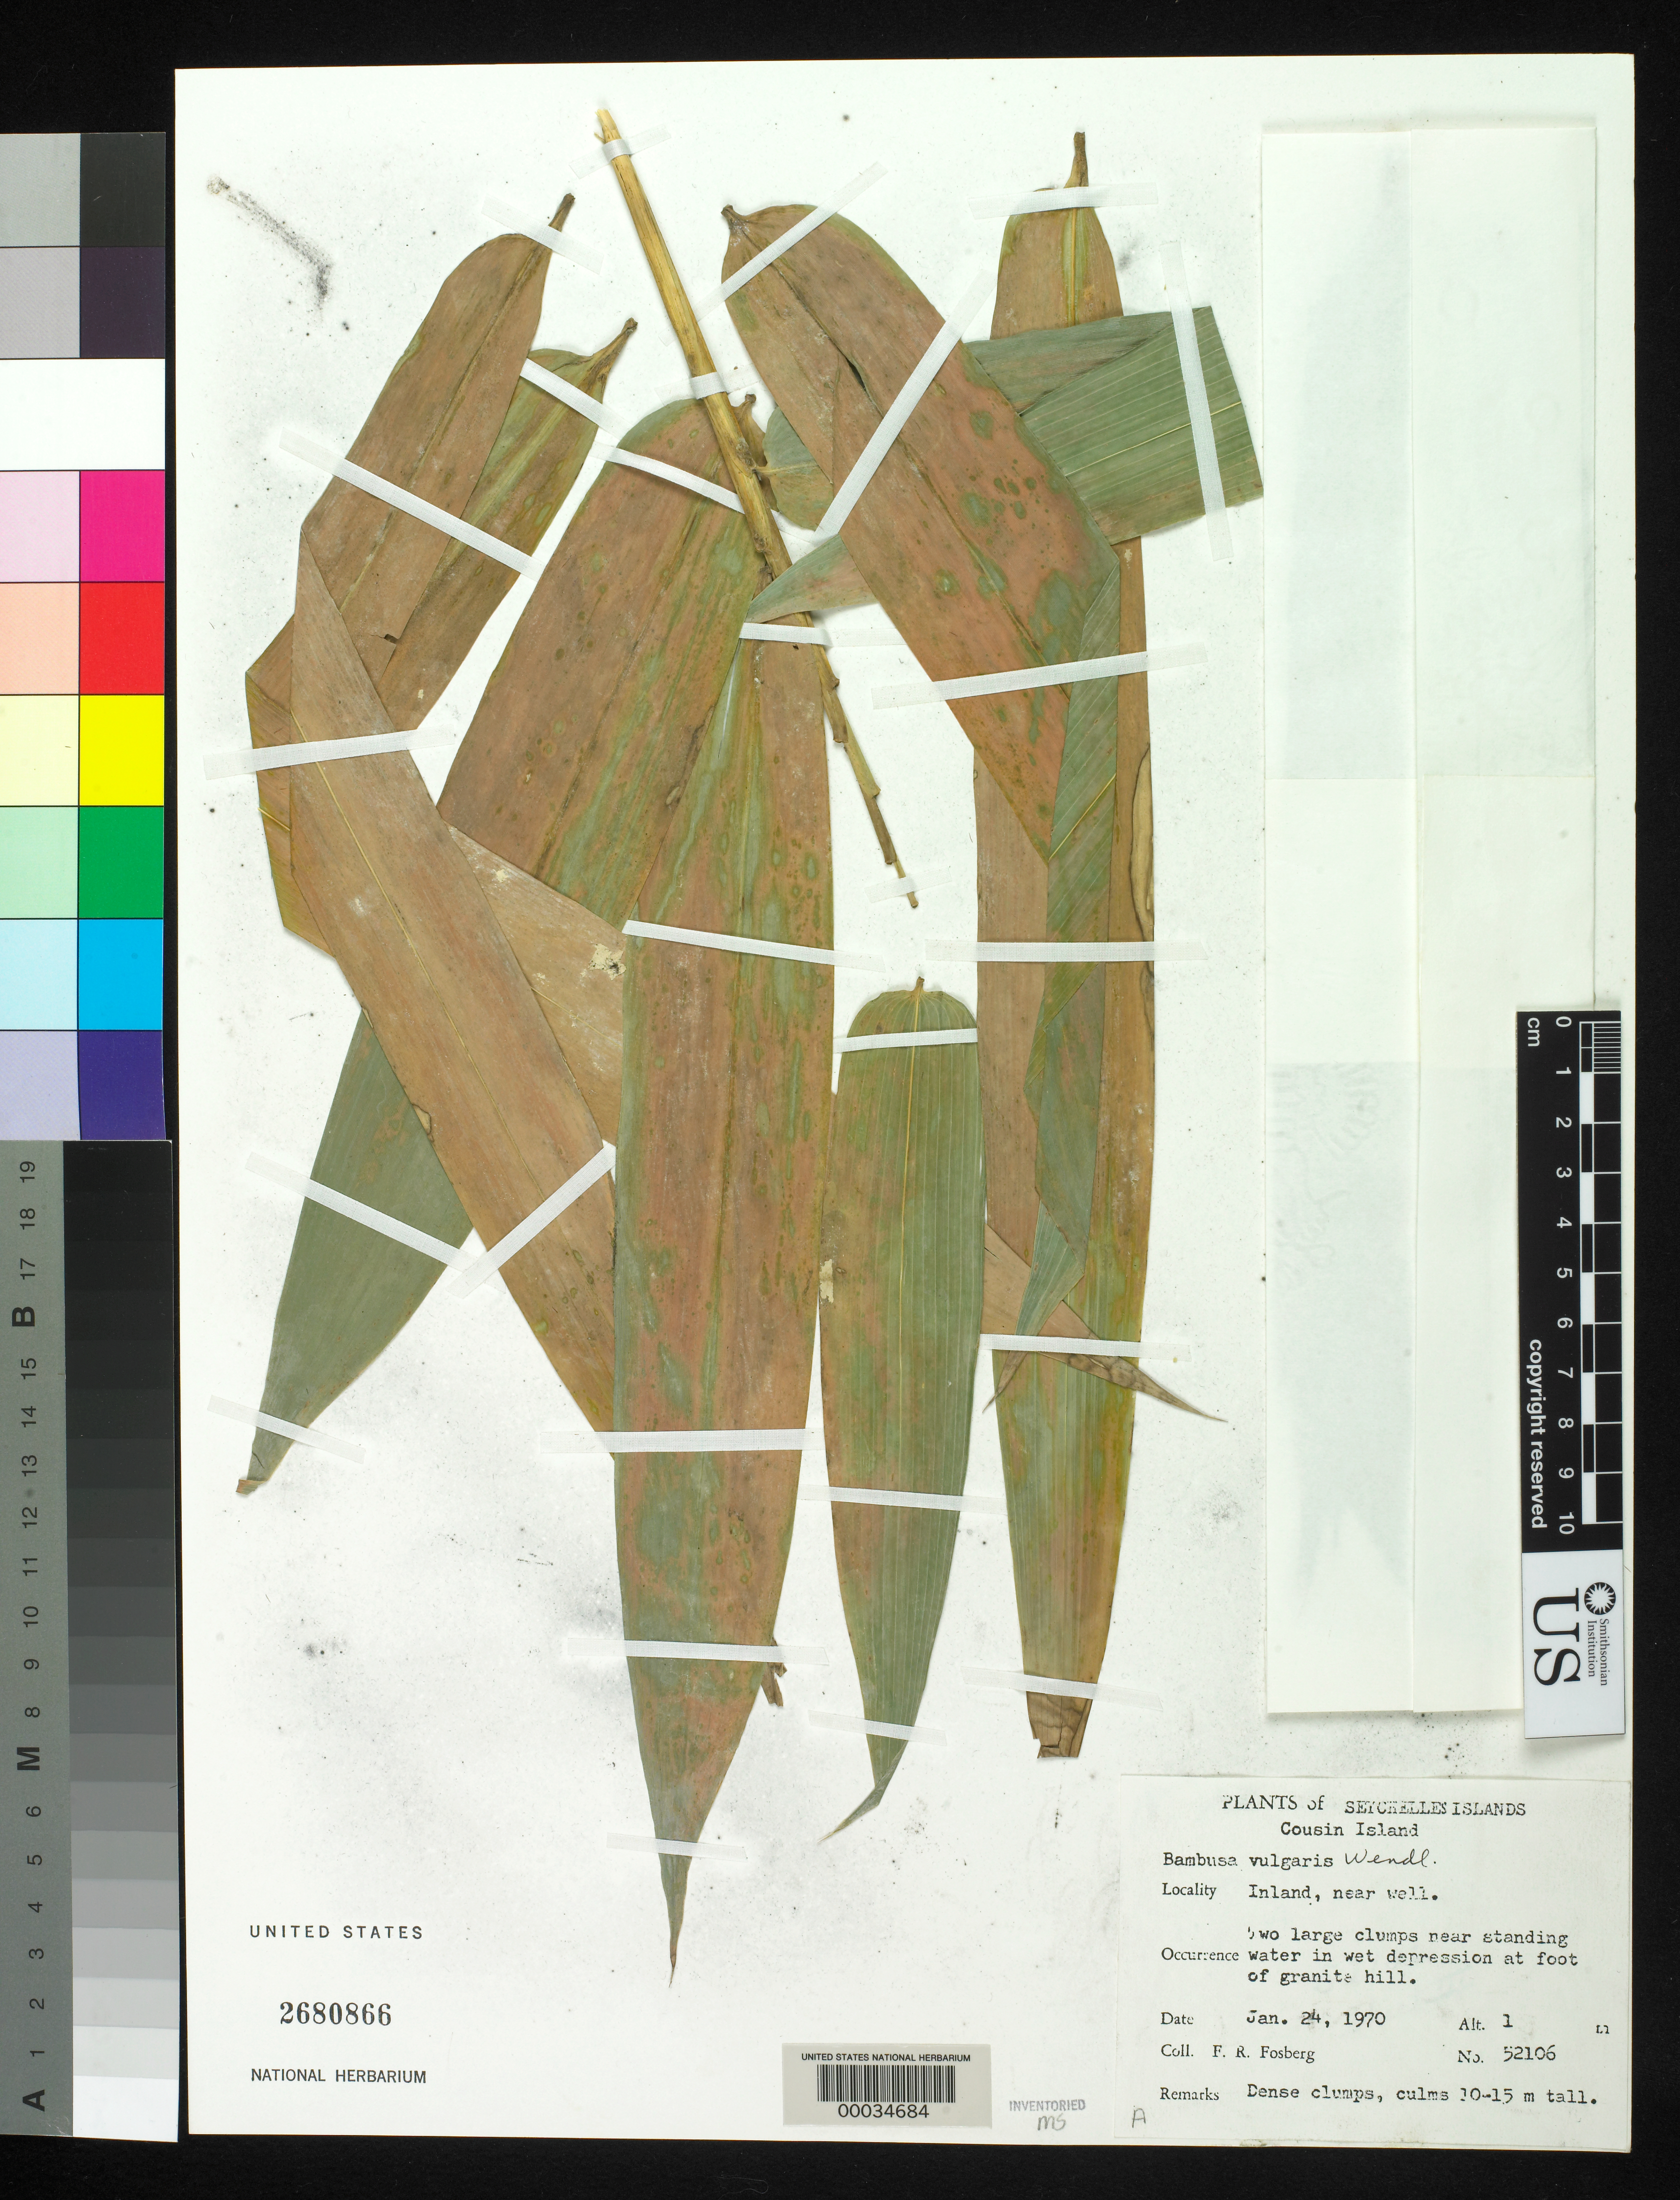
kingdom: Plantae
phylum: Tracheophyta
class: Liliopsida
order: Poales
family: Poaceae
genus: Bambusa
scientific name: Bambusa vulgaris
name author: Schrad. ex J.C. Wendl.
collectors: F. R. Fosberg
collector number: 52106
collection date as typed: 24 Jan 1970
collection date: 1970-01-24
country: Seychelles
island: Cousin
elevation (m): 1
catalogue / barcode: US 2680866